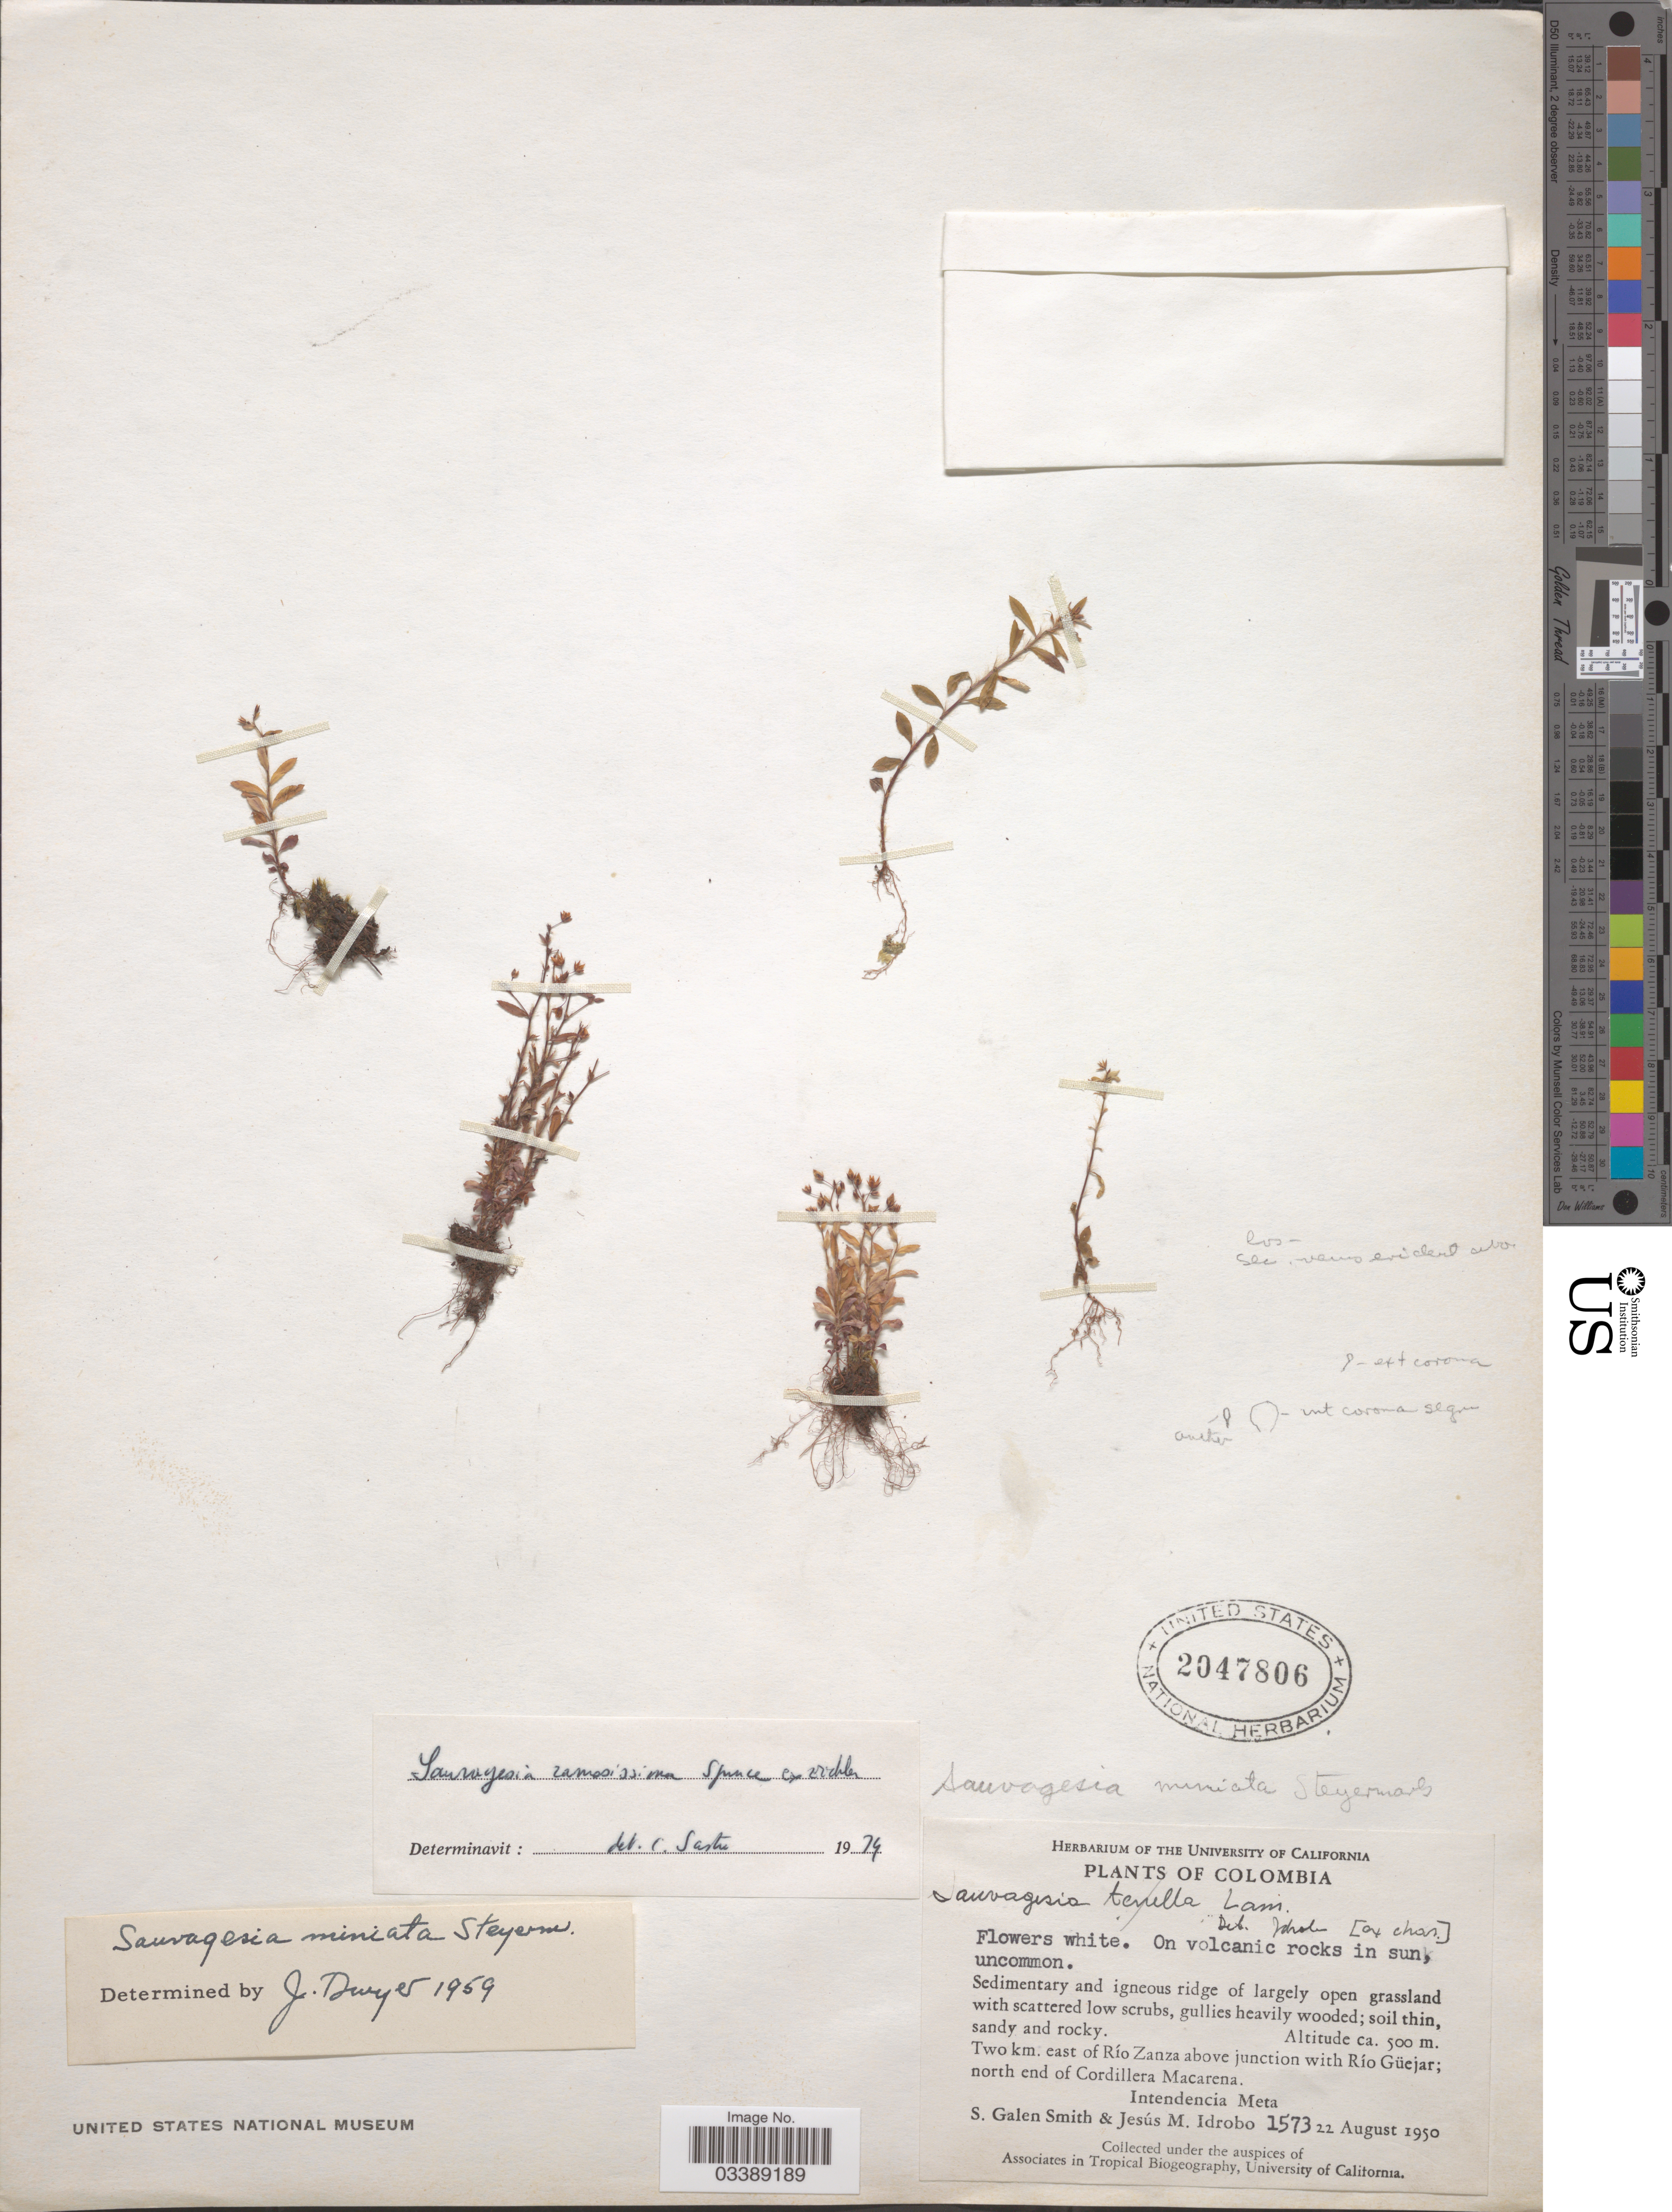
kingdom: Plantae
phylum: Tracheophyta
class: Magnoliopsida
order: Malpighiales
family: Ochnaceae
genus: Sauvagesia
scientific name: Sauvagesia ramosissima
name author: Spruce ex Eichler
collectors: S. G. Smith & J. M. Idrobo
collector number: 1573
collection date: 1950-08-22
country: Colombia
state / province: Meta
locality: Two km. east of Río Zanza above junction with Río Güejar; north end of Cordillera Macarena. Intendencia Meta.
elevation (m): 500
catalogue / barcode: US 2047806